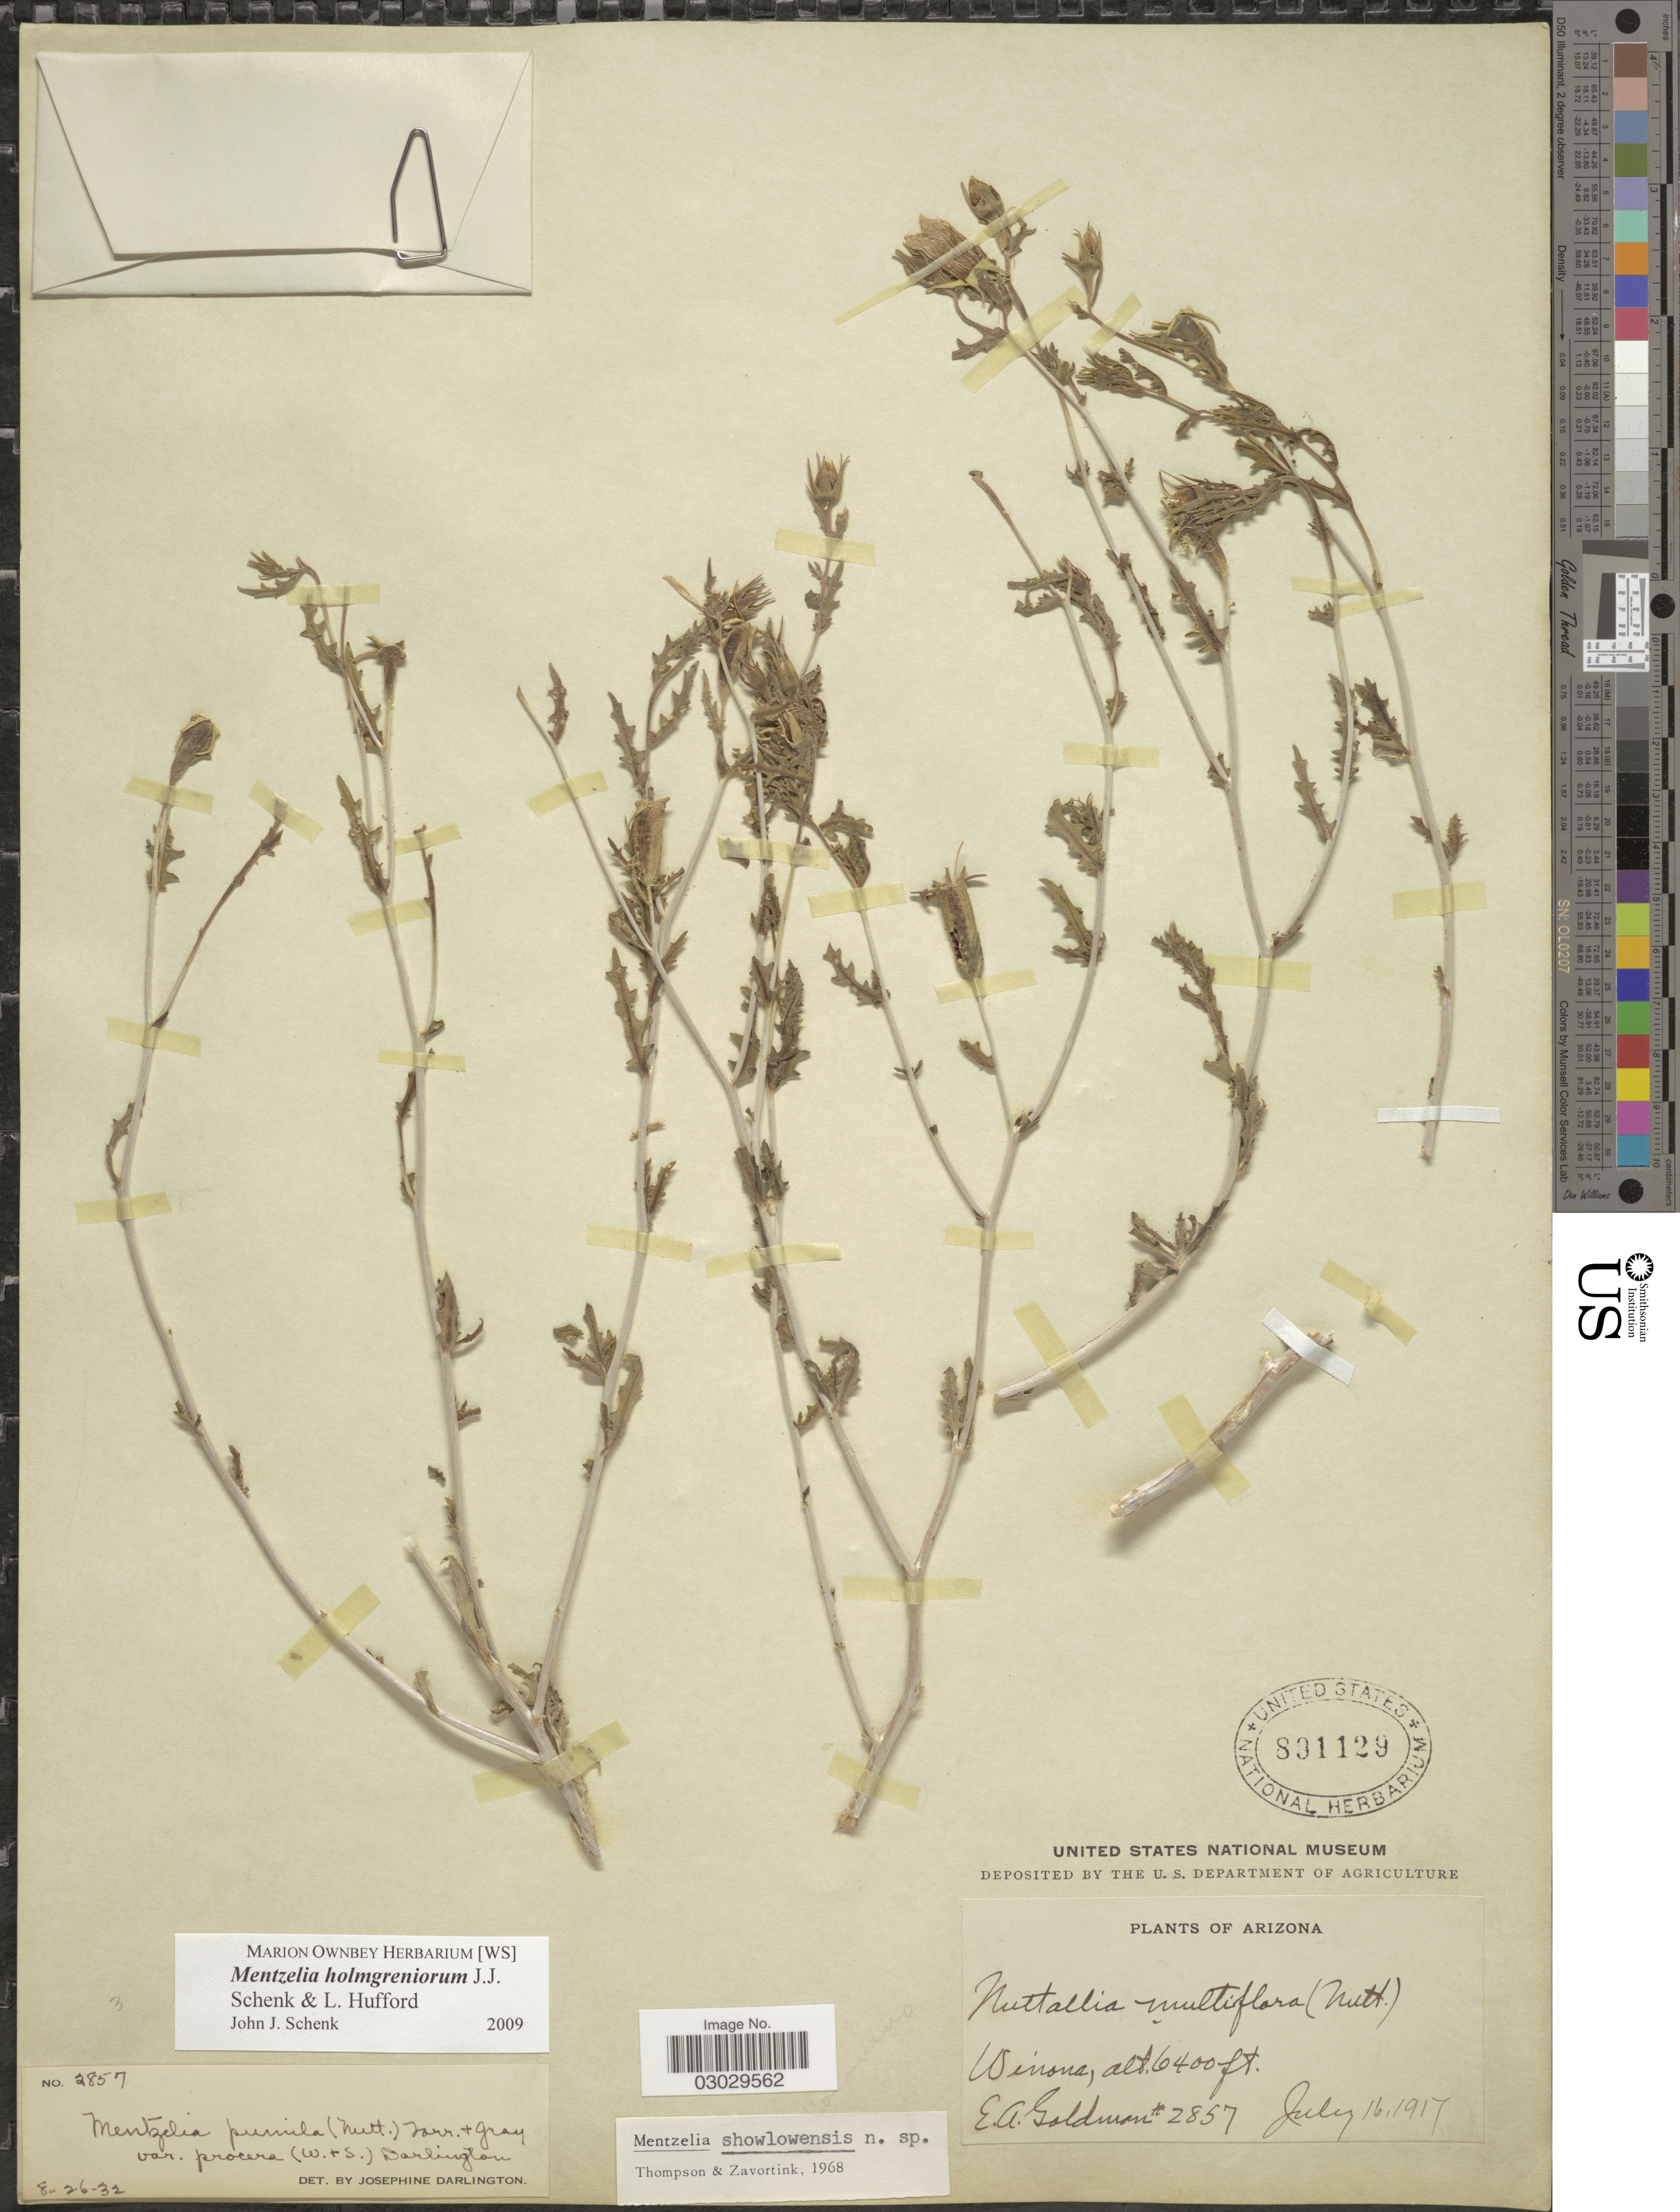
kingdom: Plantae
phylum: Tracheophyta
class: Magnoliopsida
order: Cornales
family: Loasaceae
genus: Mentzelia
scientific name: Mentzelia holmgreniorum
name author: J.J. Schenk & L. Hufford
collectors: E. A. Goldman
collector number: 2857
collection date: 1917-07-16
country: United States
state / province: Arizona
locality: Winona.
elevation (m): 1951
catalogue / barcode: US 891129